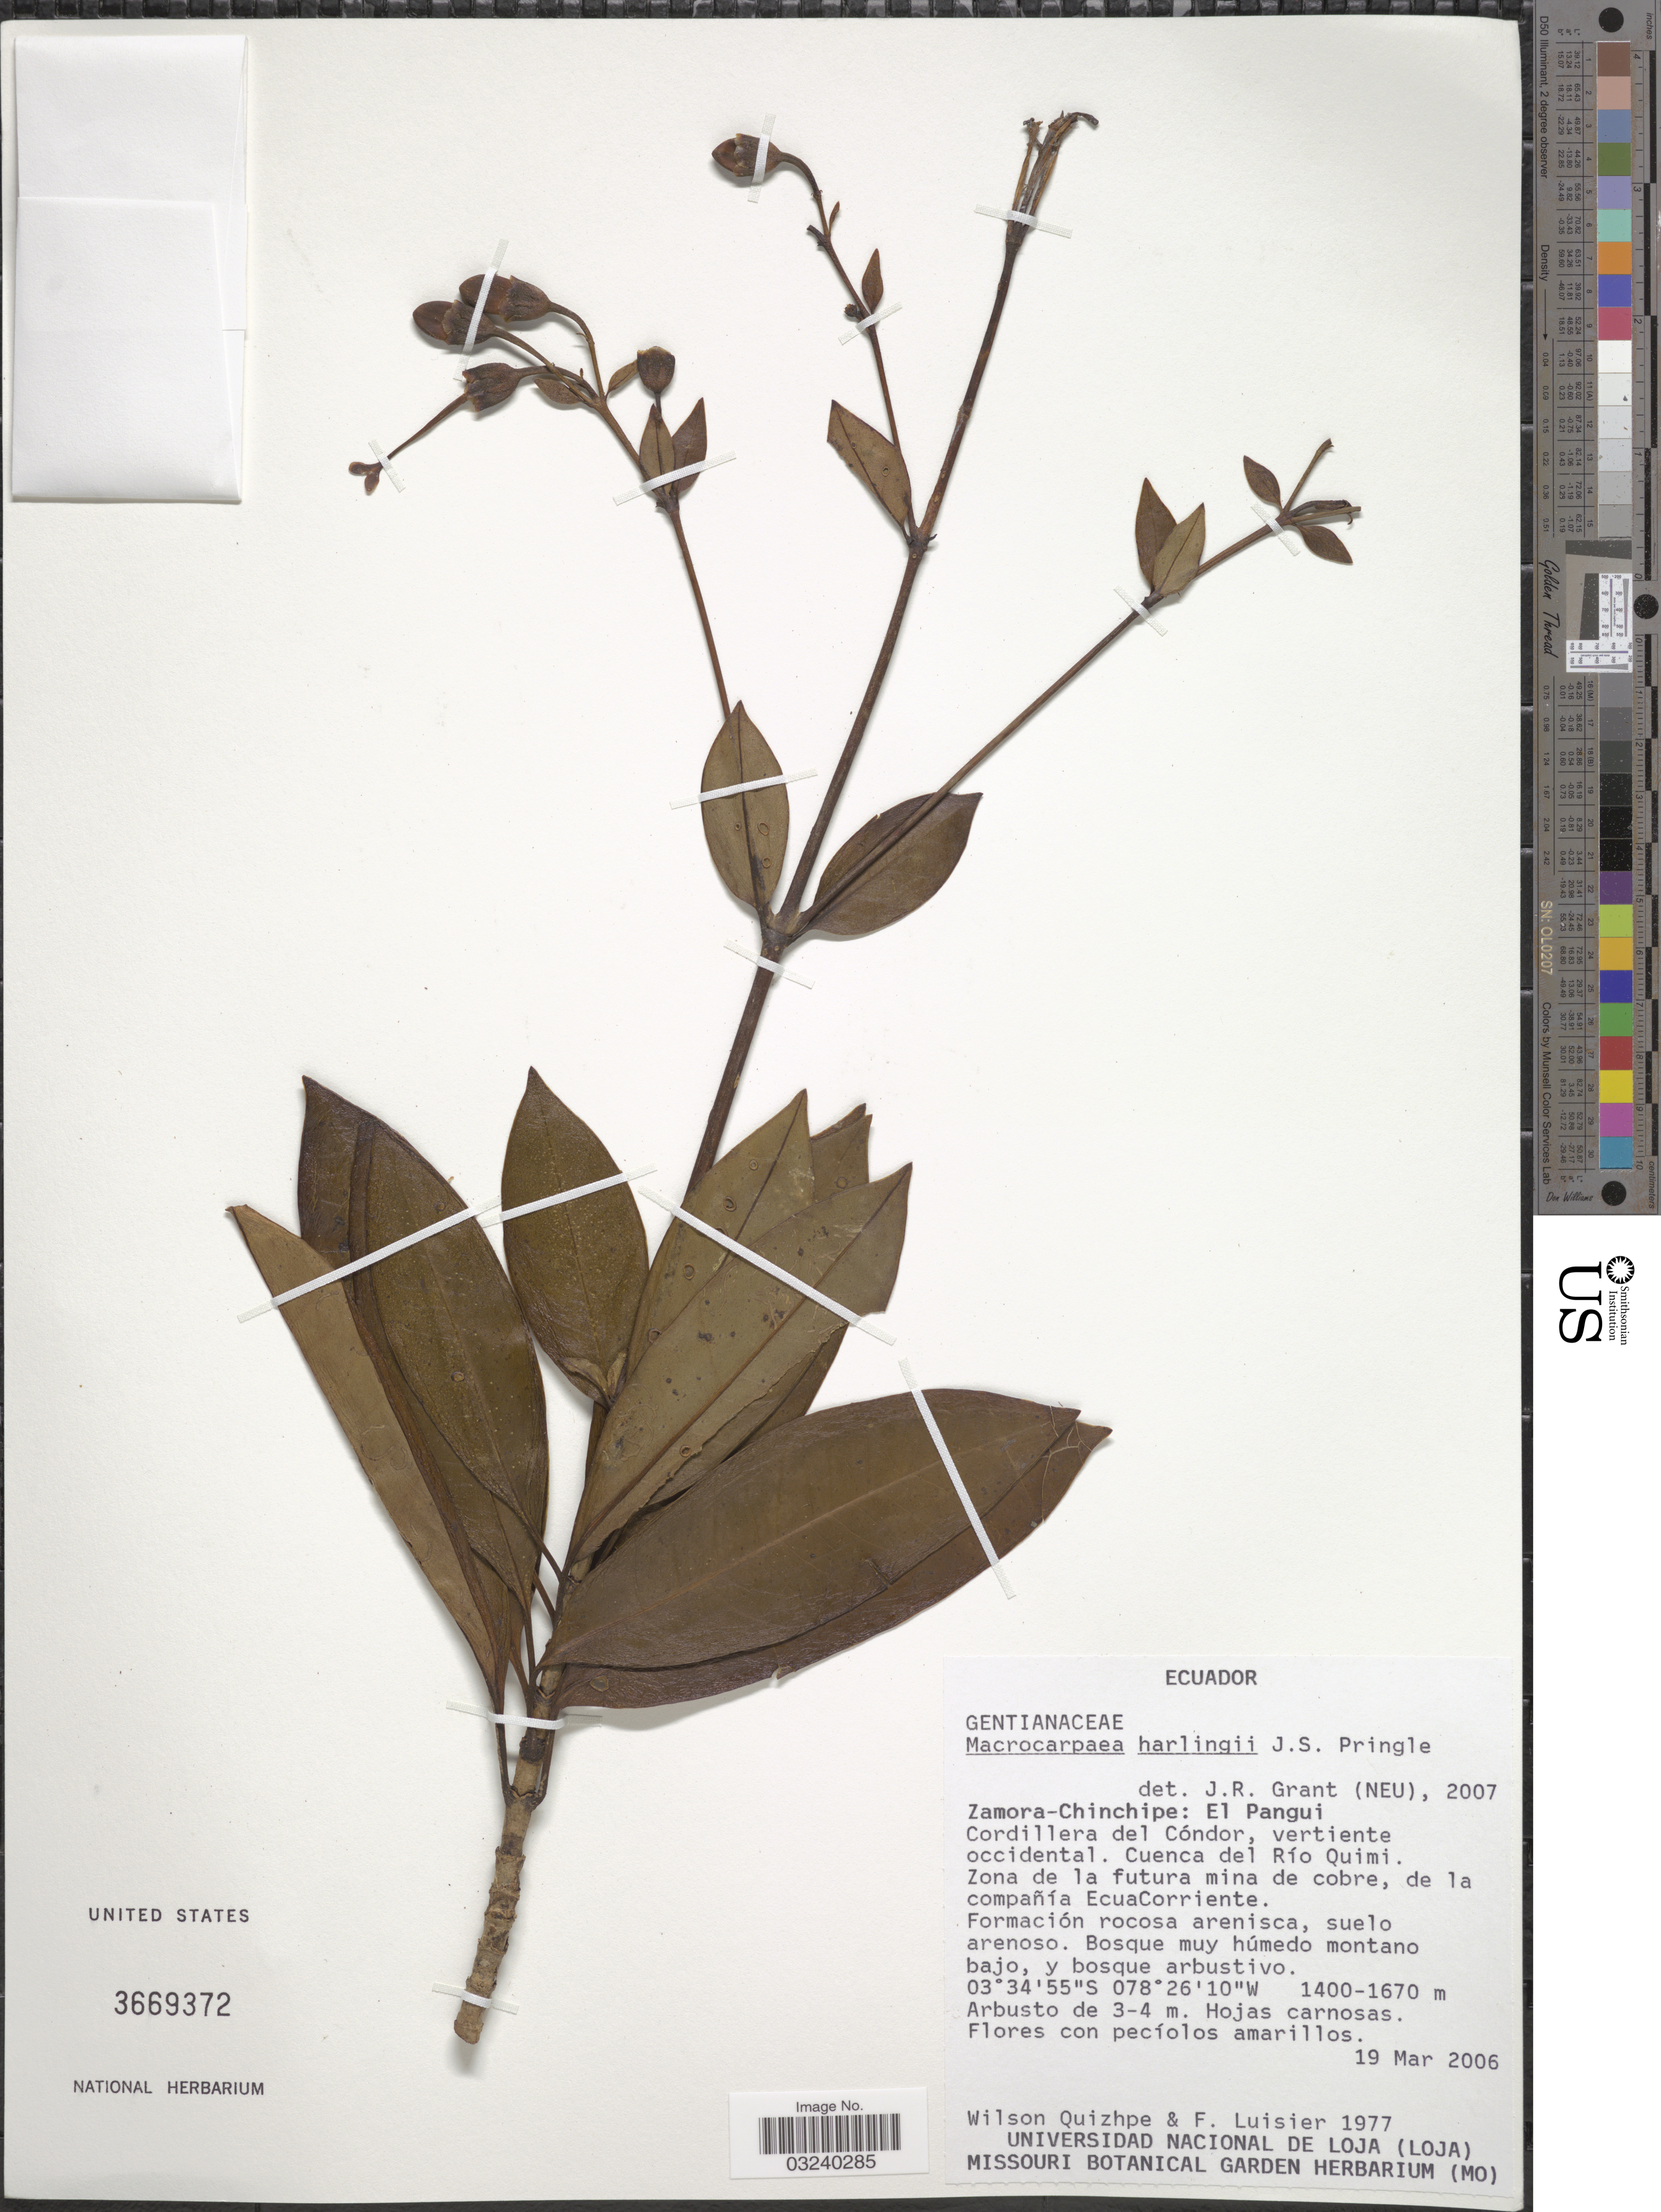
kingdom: Plantae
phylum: Tracheophyta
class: Magnoliopsida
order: Gentianales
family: Gentianaceae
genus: Macrocarpaea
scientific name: Macrocarpaea harlingii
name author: J.S. Pringle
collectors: W. Quizhpe & F. Luisier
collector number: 1977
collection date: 2006-03-19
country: Ecuador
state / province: Zamora-Chinchipe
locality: El Pangui. Cordillera del Cóndor, vertiente occidental. Cuenca del Río Quimi.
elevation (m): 1400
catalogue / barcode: US 3669372